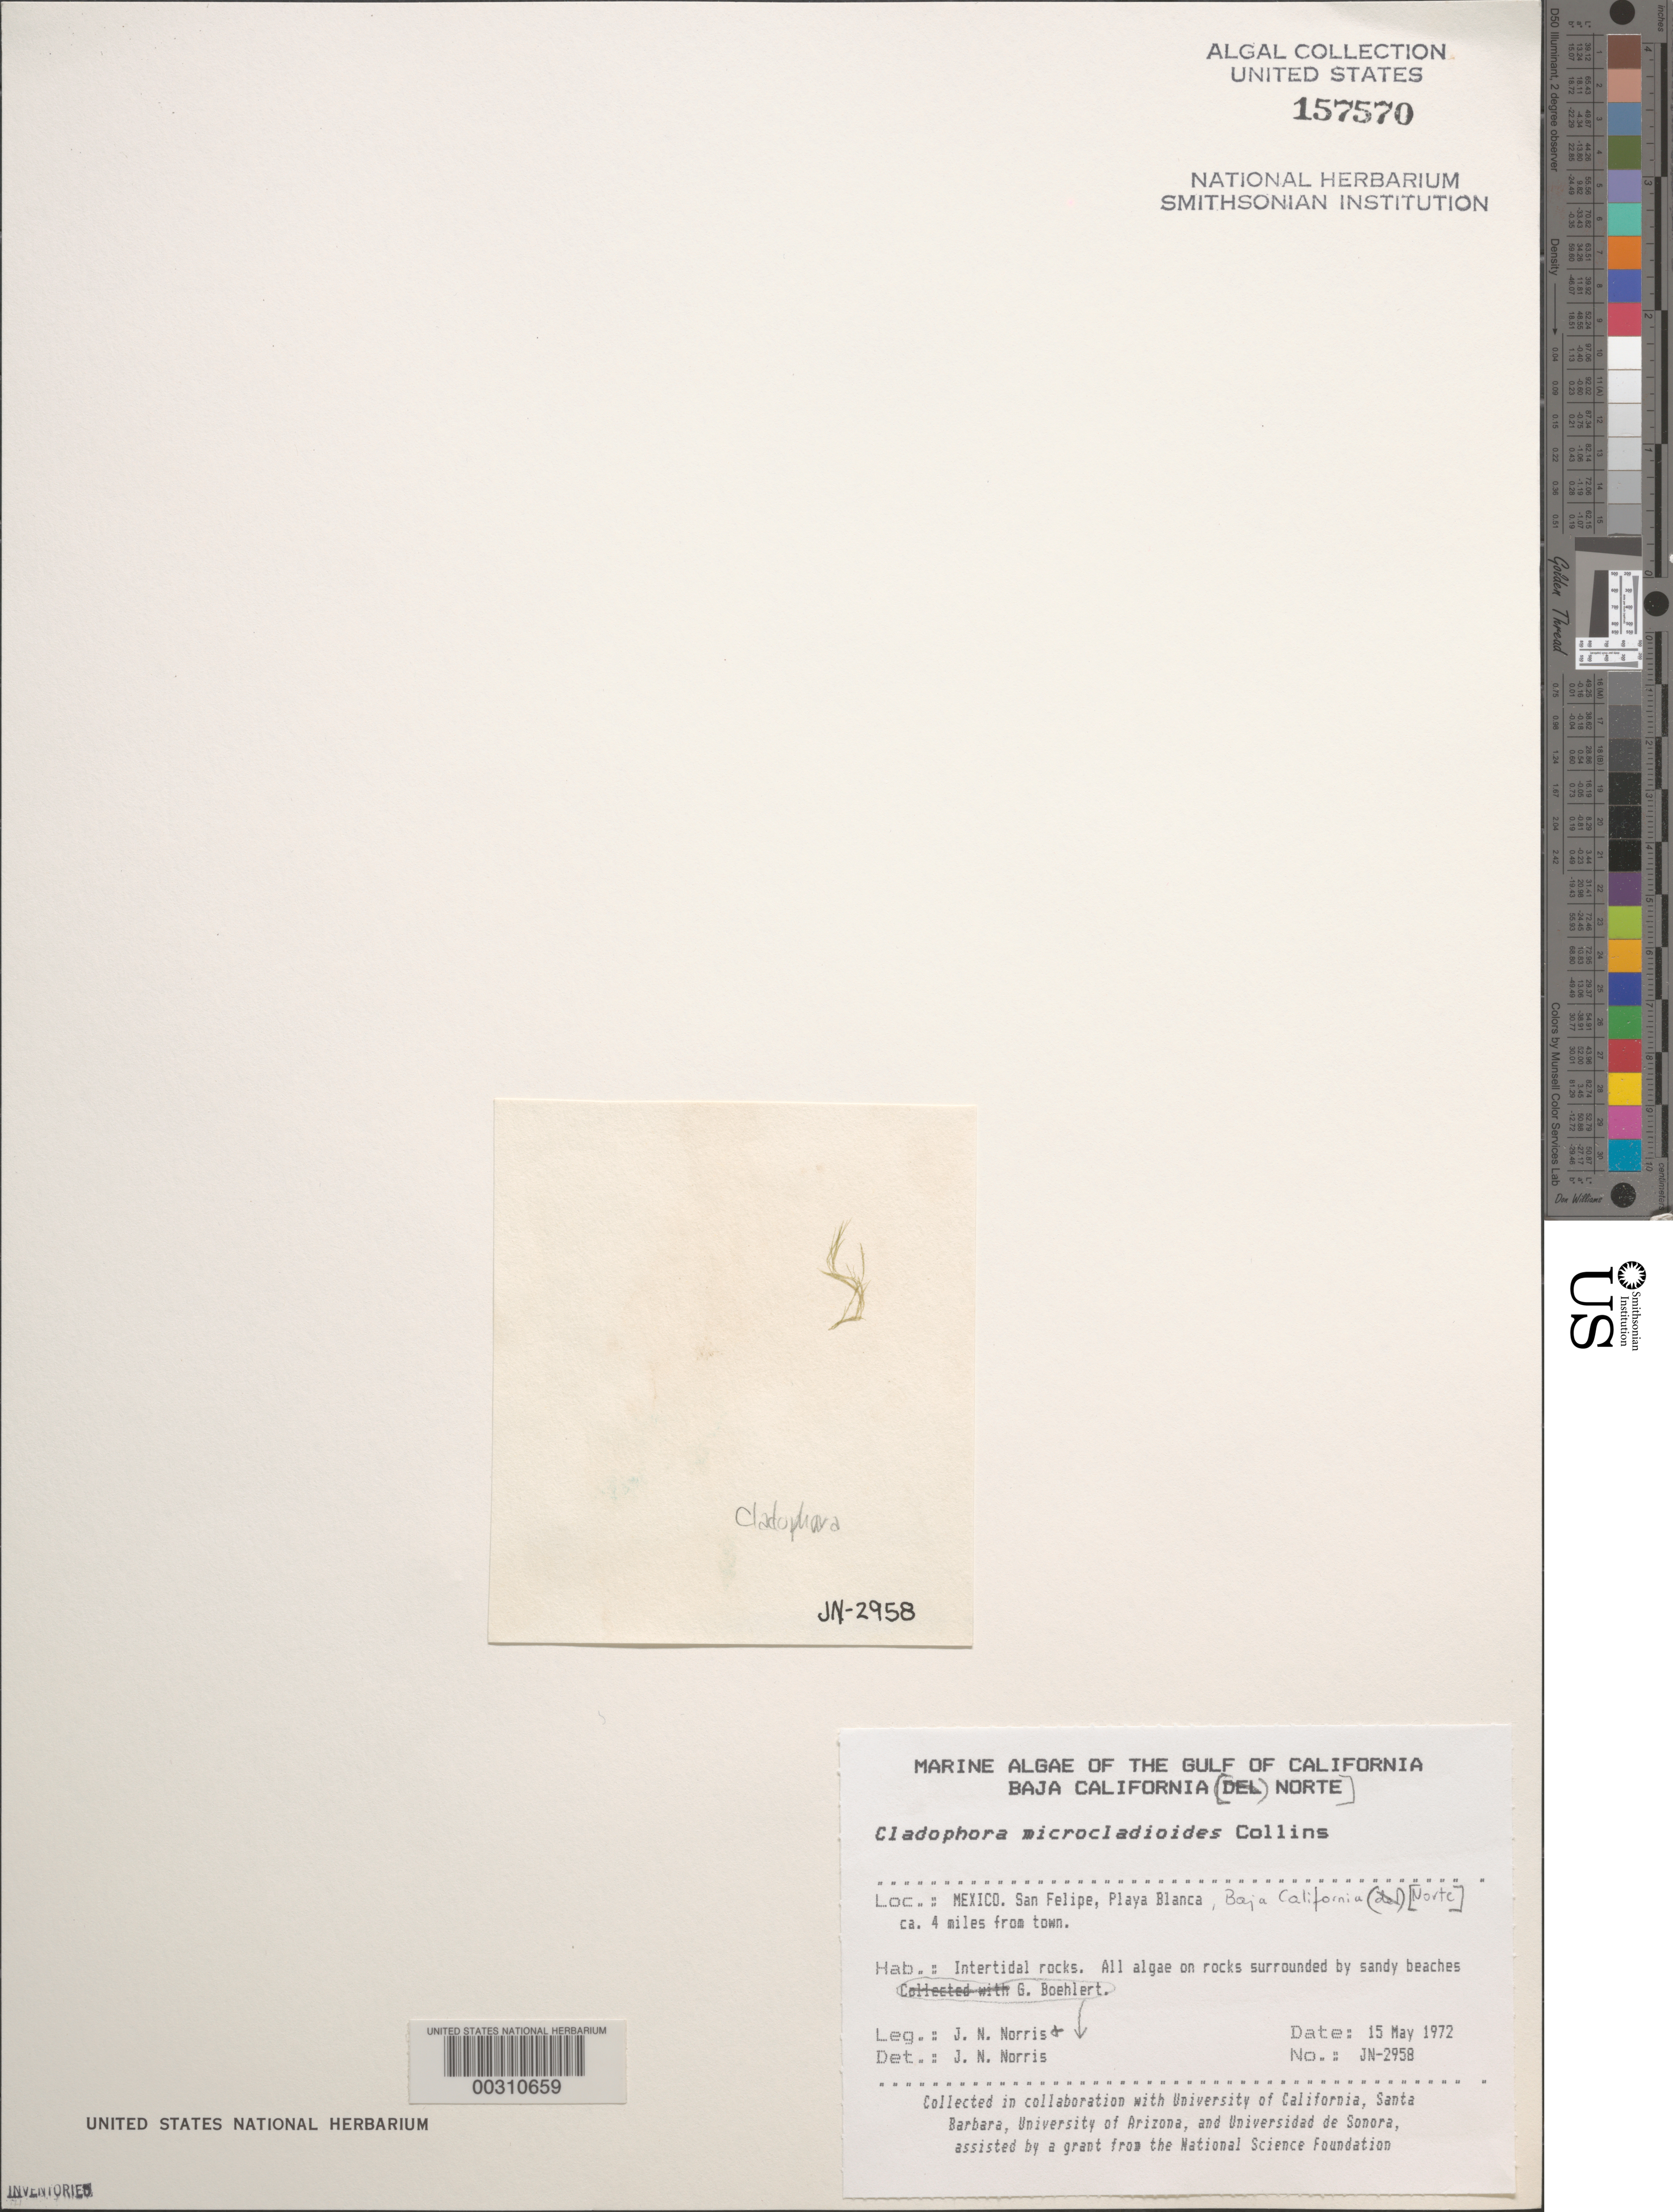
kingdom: Plantae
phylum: Chlorophyta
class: Ulvophyceae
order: Cladophorales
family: Cladophoraceae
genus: Cladophora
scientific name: Cladophora microcladioides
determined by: Norris, James N.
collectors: J. N. Norris & G. Boehlert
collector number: JN-2958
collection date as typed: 15 May 1972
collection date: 1972-05-15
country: Mexico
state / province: Baja California Norte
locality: San Felipe, Playa Blanca, ca. 4 miles from town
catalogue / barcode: US 157570